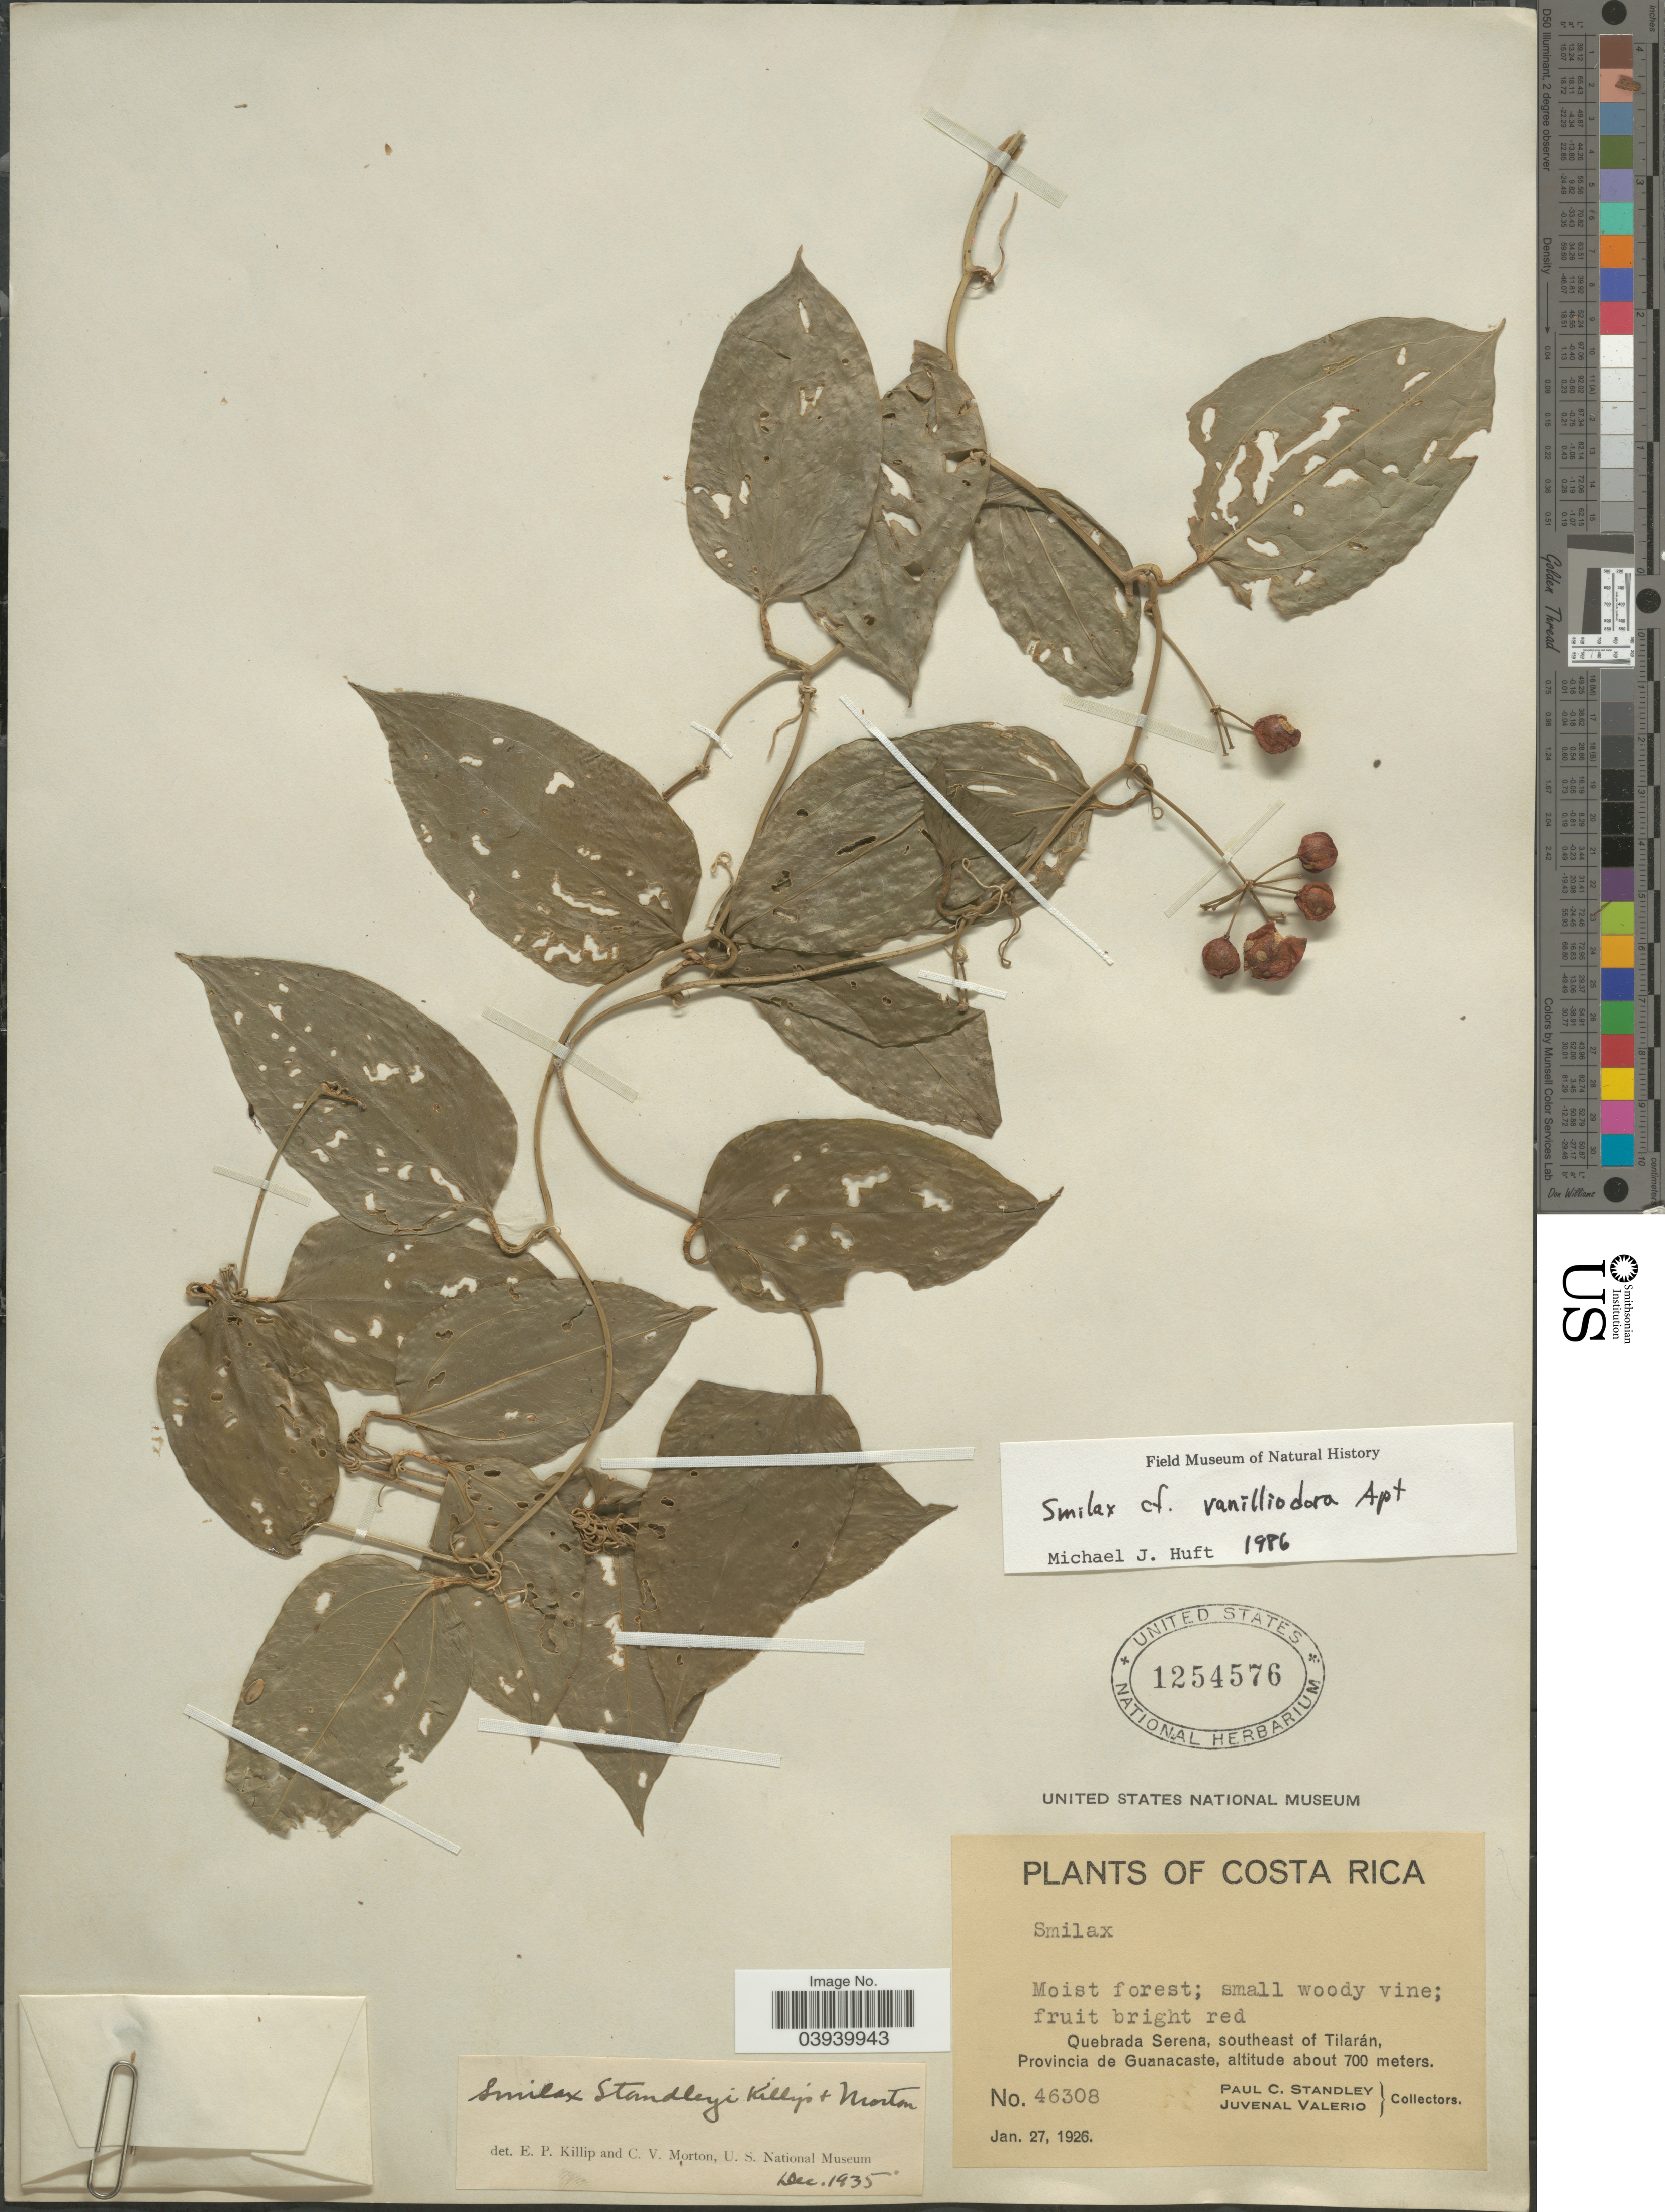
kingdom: Plantae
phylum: Tracheophyta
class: Liliopsida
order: Liliales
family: Smilacaceae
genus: Smilax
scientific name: Smilax vanilliodora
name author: F.W. Apt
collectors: P. C. Standley & J. Valerio R.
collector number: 46308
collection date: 1926-01-27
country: Costa Rica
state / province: Guanacaste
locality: Quebrada Serena, southeast of Tilarán.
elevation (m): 700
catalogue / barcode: US 1254576